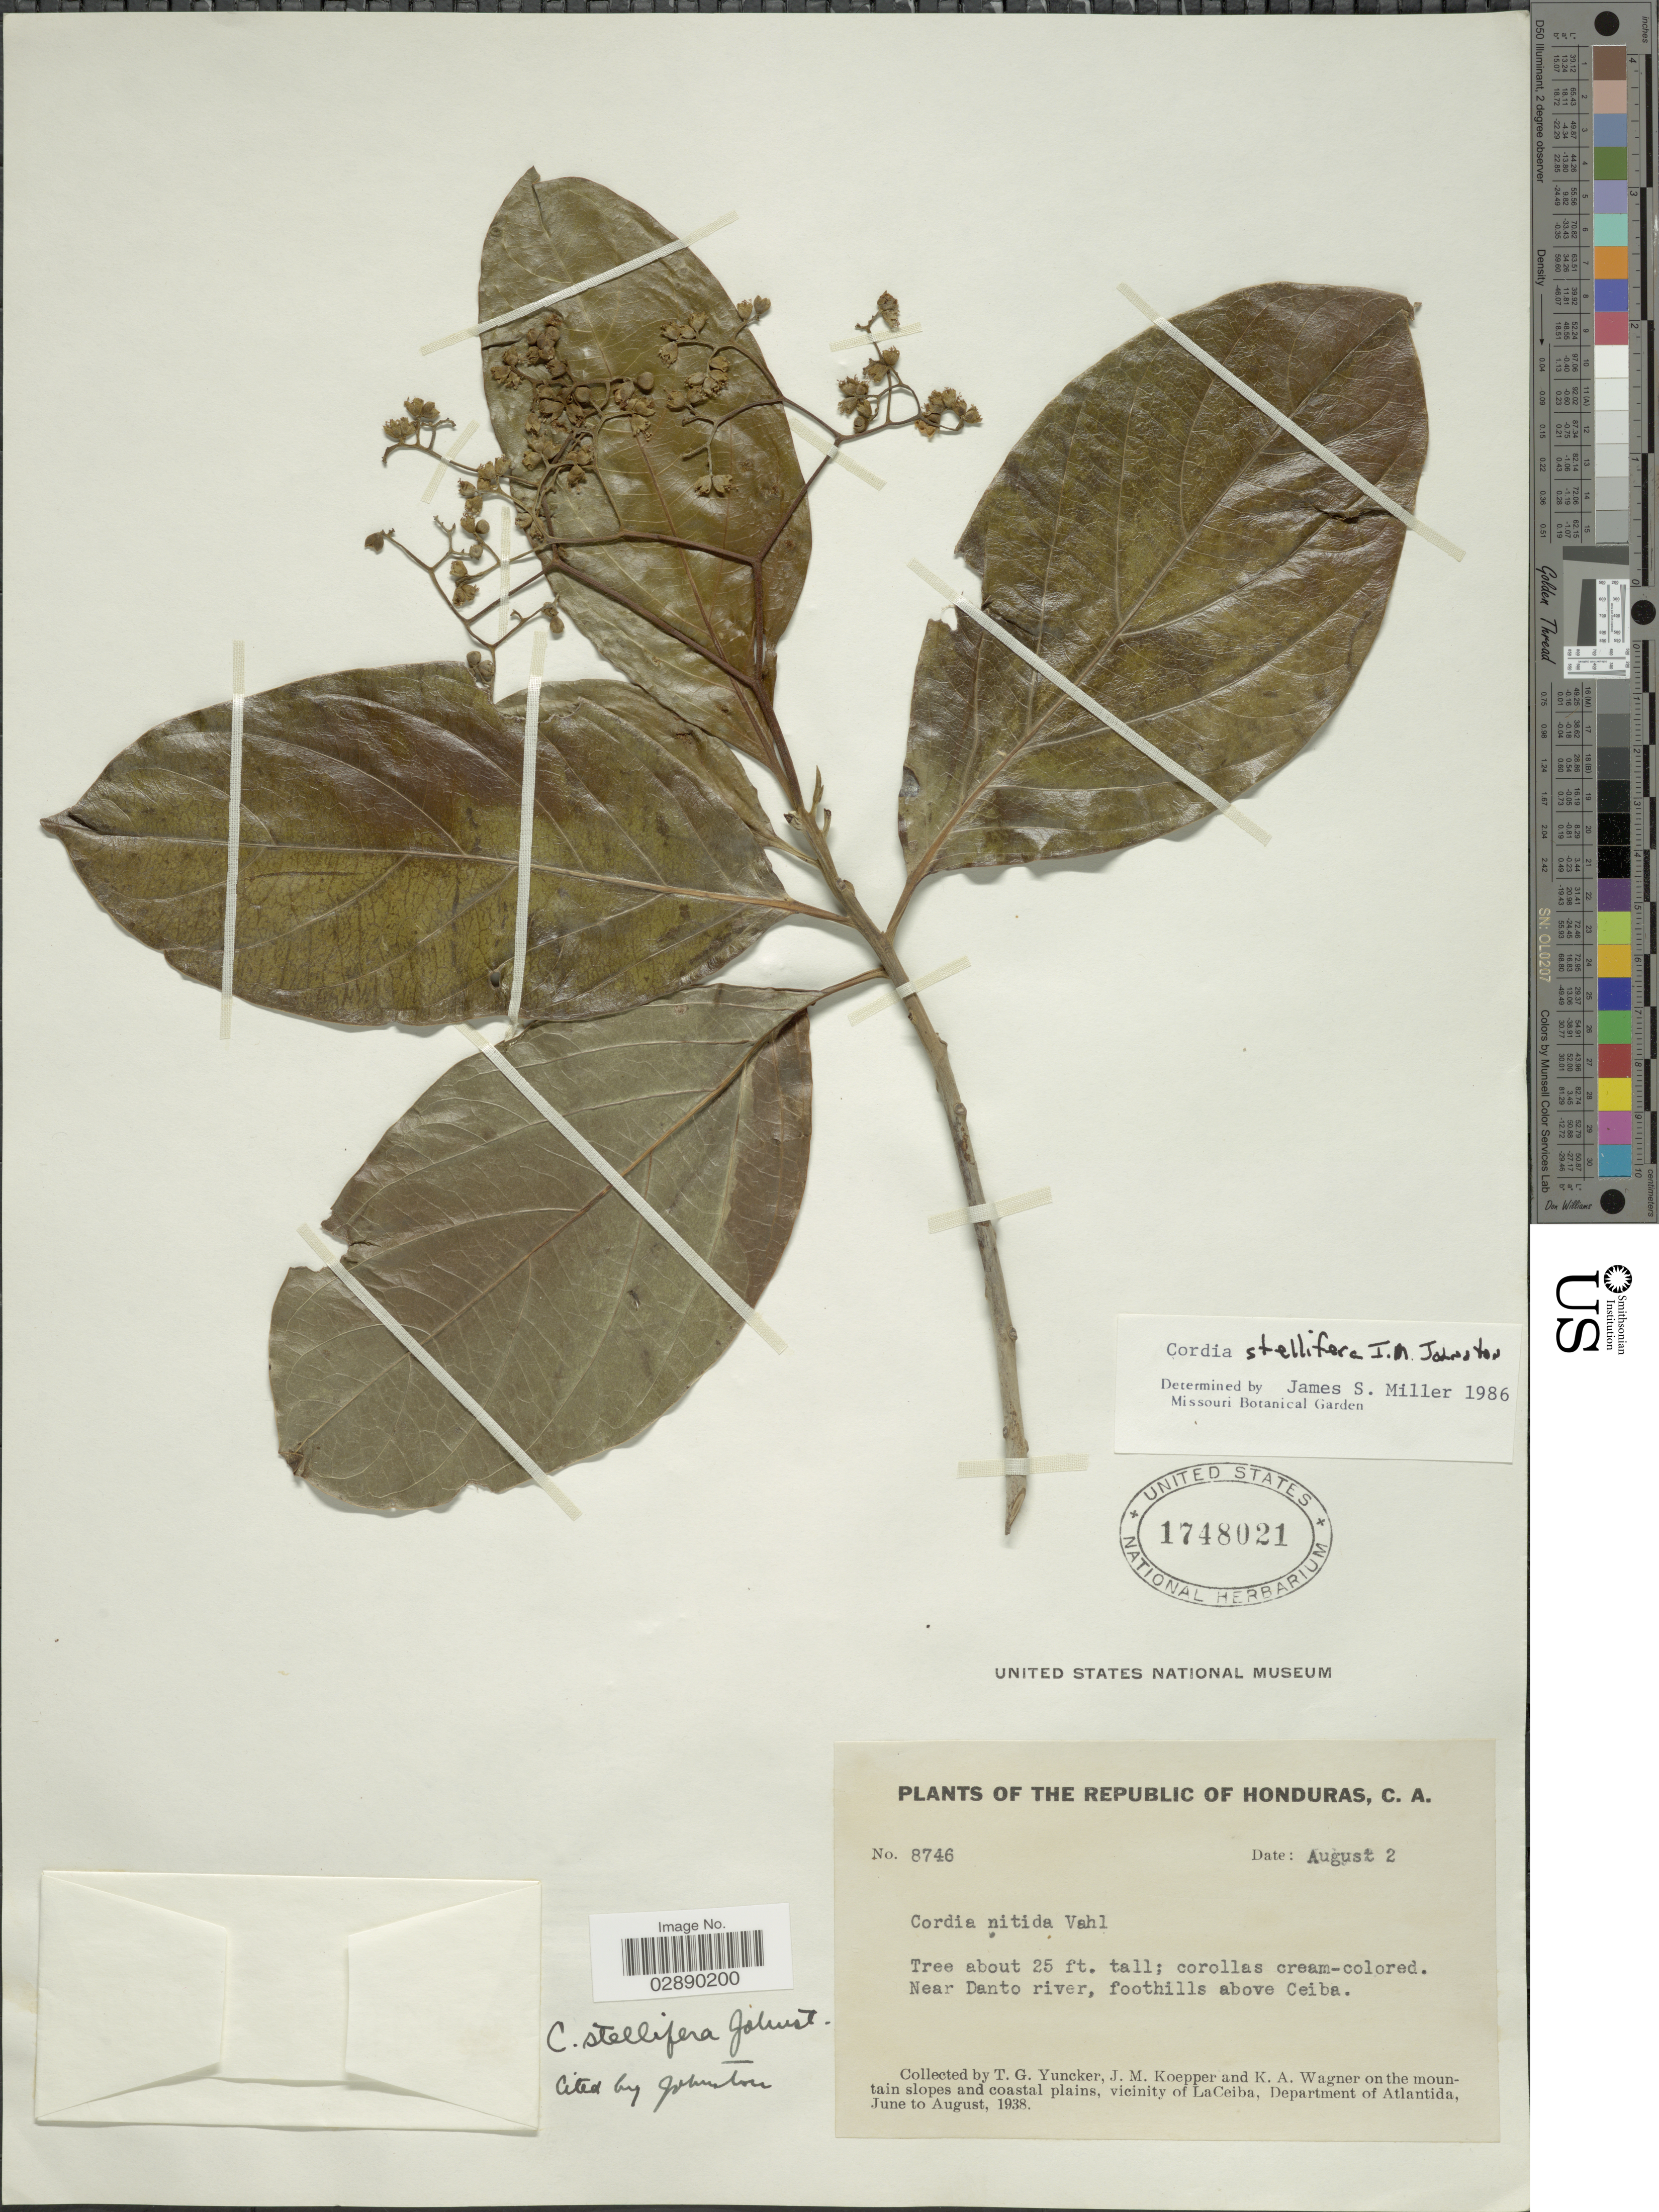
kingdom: Plantae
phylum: Tracheophyta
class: Magnoliopsida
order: Boraginales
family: Cordiaceae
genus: Cordia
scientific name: Cordia stellifera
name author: I.M. Johnst.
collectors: T. G. Yuncker, J. M. Koepper & K. A. Wagner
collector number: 8746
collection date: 1938-08-02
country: Honduras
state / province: Atlántida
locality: The Republic of Honduras, C.A. Near Danto river, foothills above Ceiba. On the mountain slopes and coastal plains, vicinity of La Ceiba, Department of Atlantida.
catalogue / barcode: US 1748021